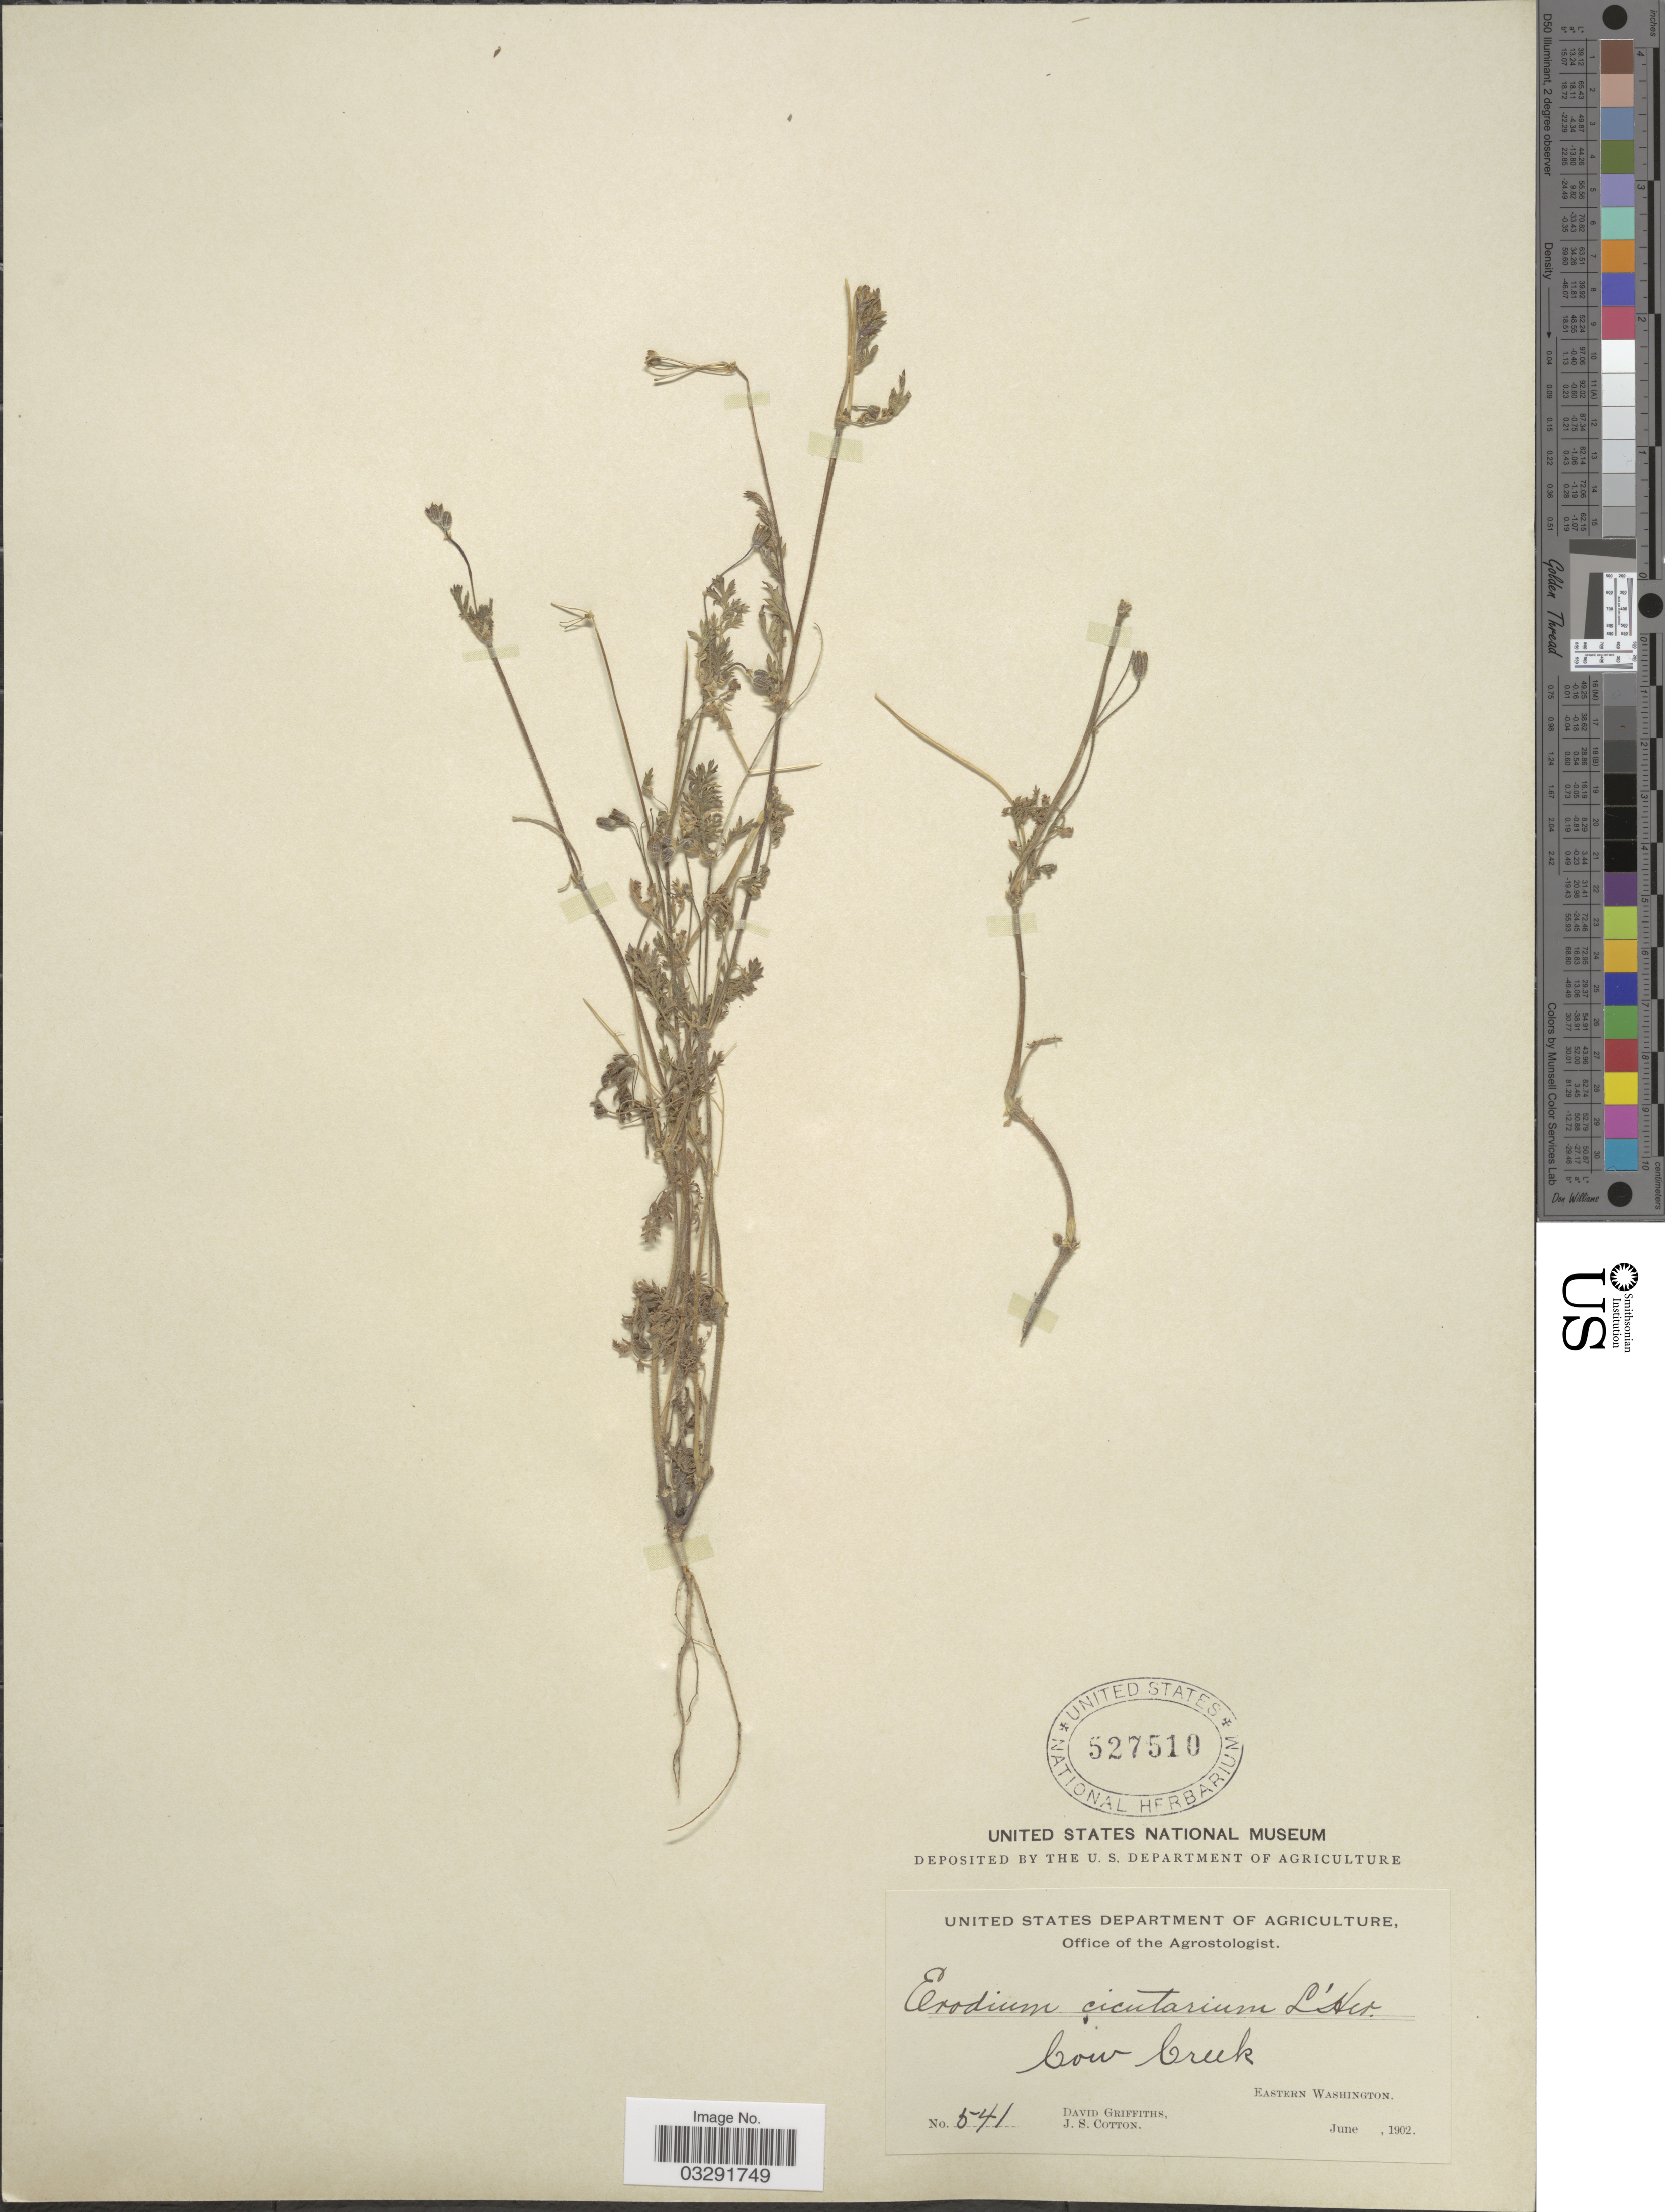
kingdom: Plantae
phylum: Tracheophyta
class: Magnoliopsida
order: Geraniales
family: Geraniaceae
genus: Erodium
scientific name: Erodium cicutarium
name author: (L.) L'Hér.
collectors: D. Griffiths & J. S. Cotton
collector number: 541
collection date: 1902-06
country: United States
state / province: Washington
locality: Cow Creek. Eastern Washington.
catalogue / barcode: US 527510